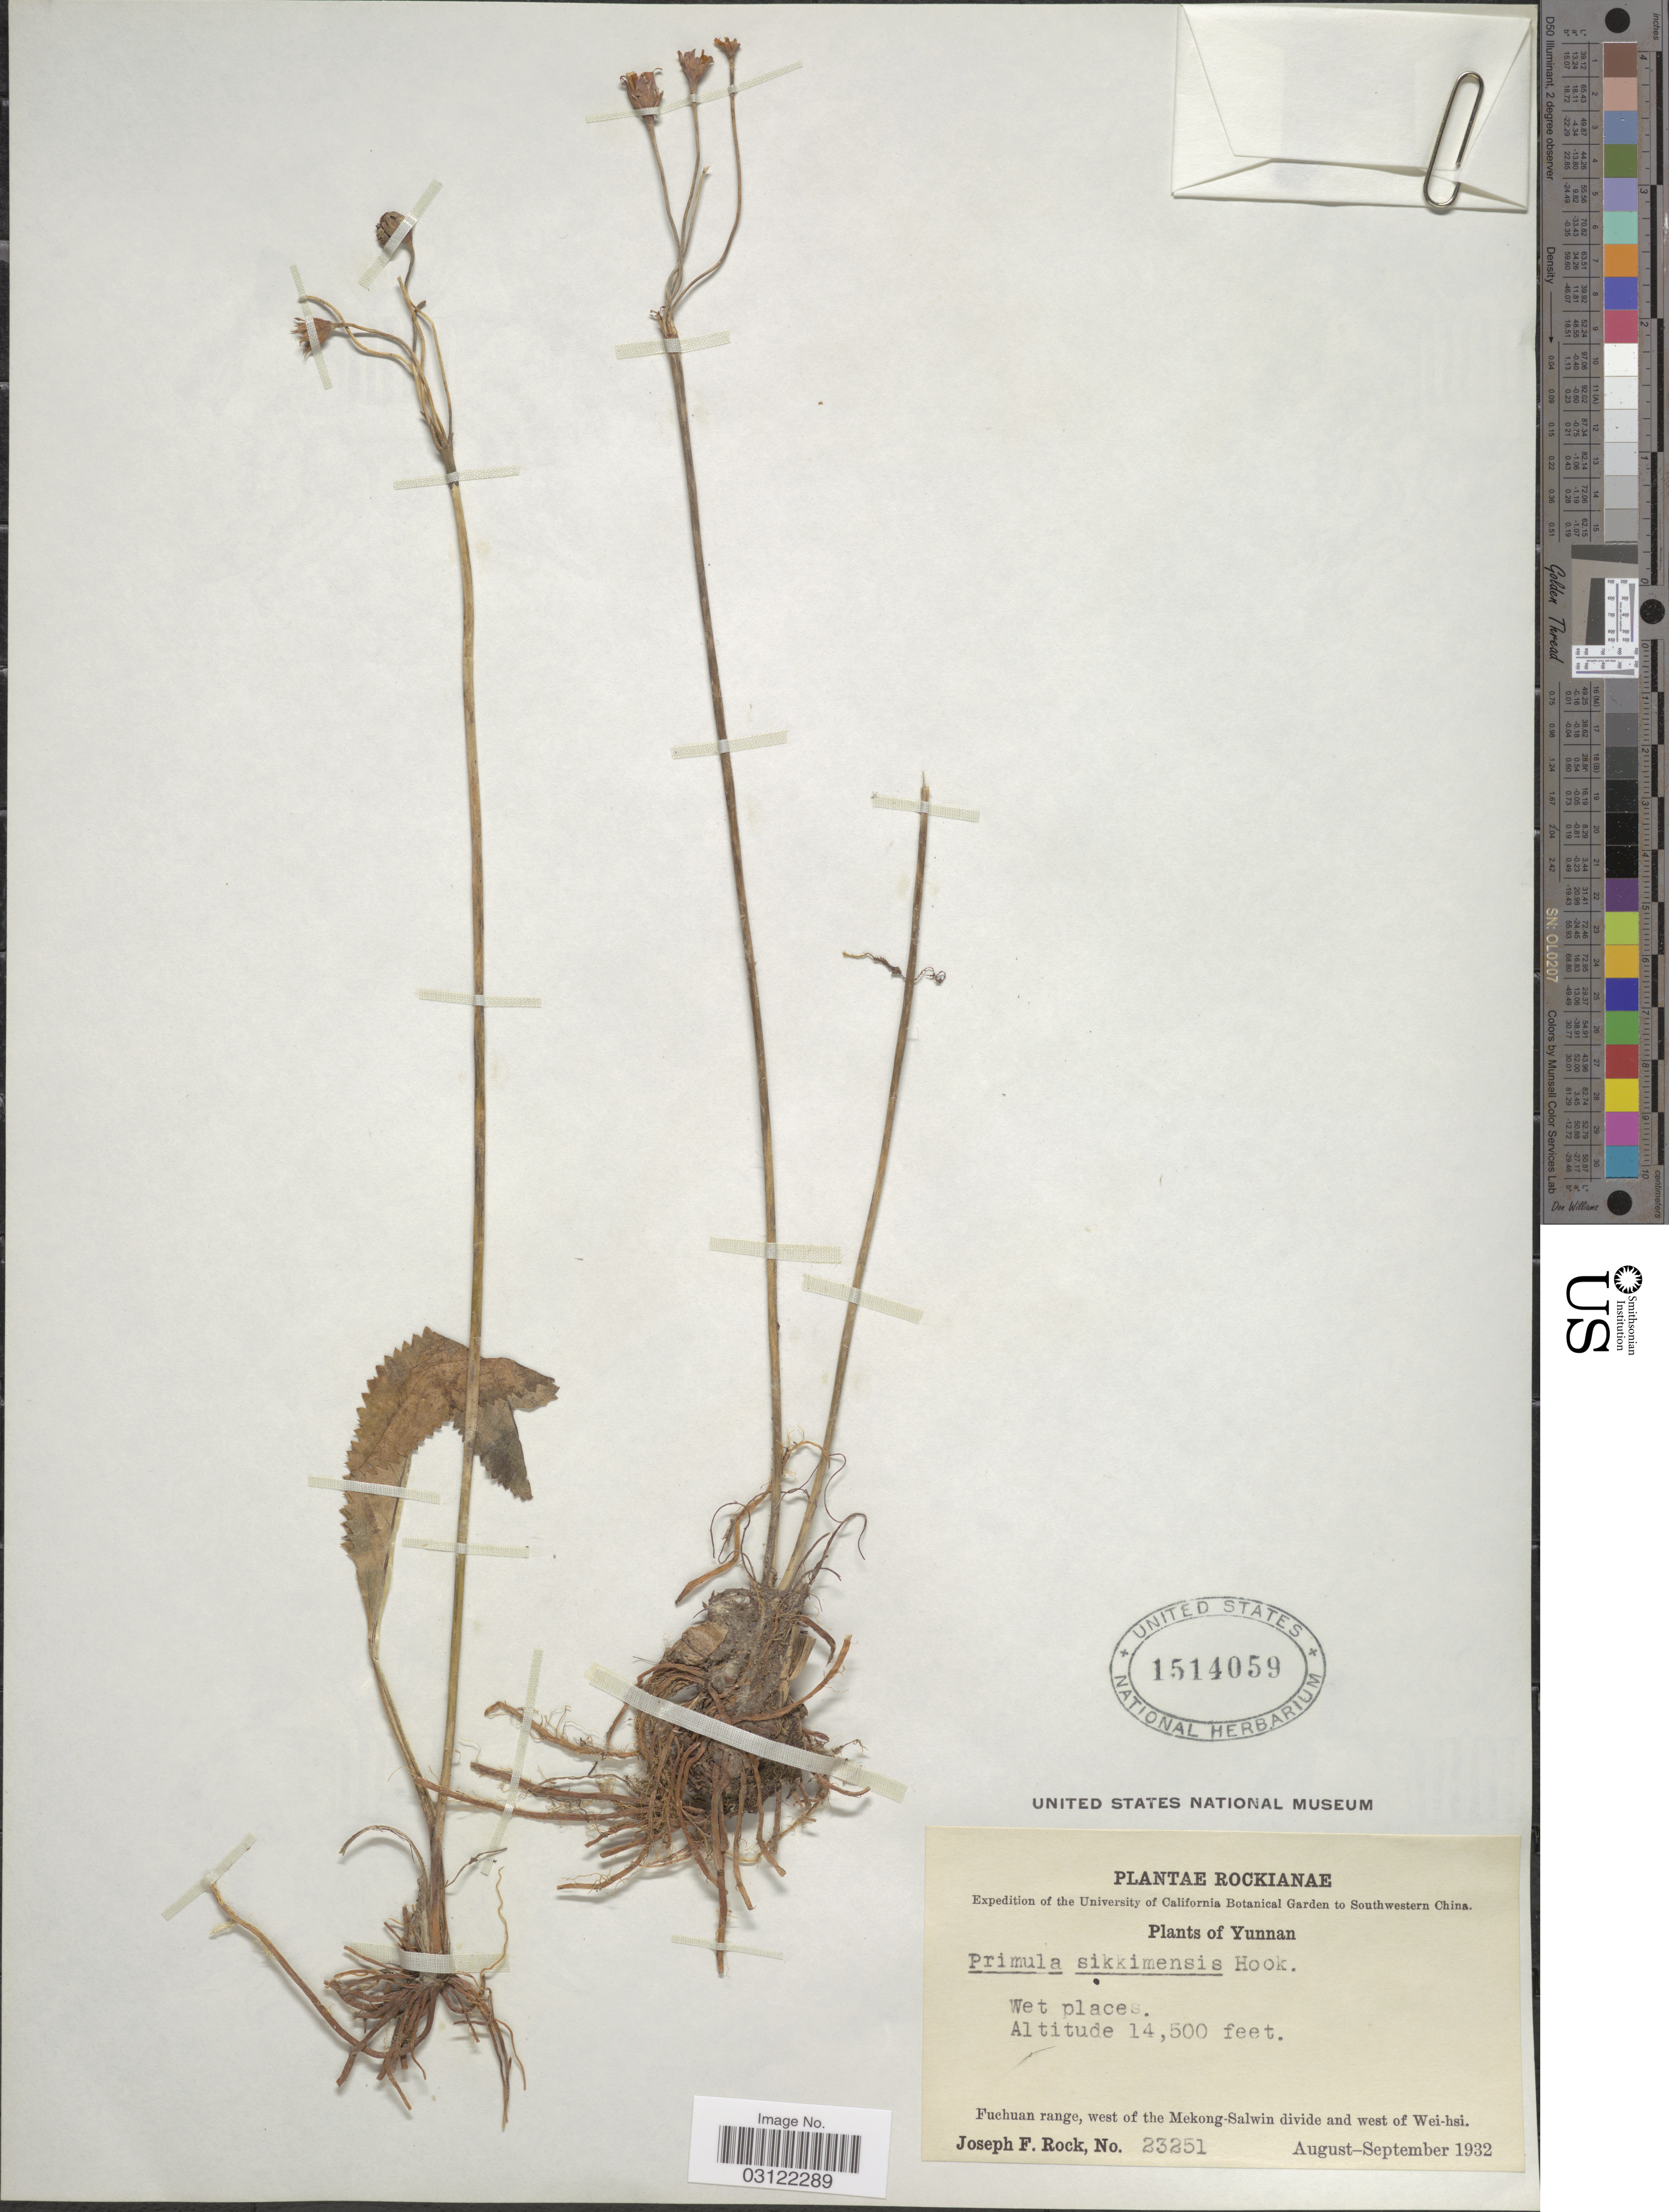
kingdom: Plantae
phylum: Tracheophyta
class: Magnoliopsida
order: Ericales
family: Primulaceae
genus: Primula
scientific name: Primula sikkimensis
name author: Hook.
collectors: J. F. Rock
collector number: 23251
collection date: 1932-08/1932-09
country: China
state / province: Yunnan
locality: Southwestern China. Fuchuan range, west of the Mekong-Salwin divide and west of Wei-hsi.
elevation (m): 4420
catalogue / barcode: US 1514059